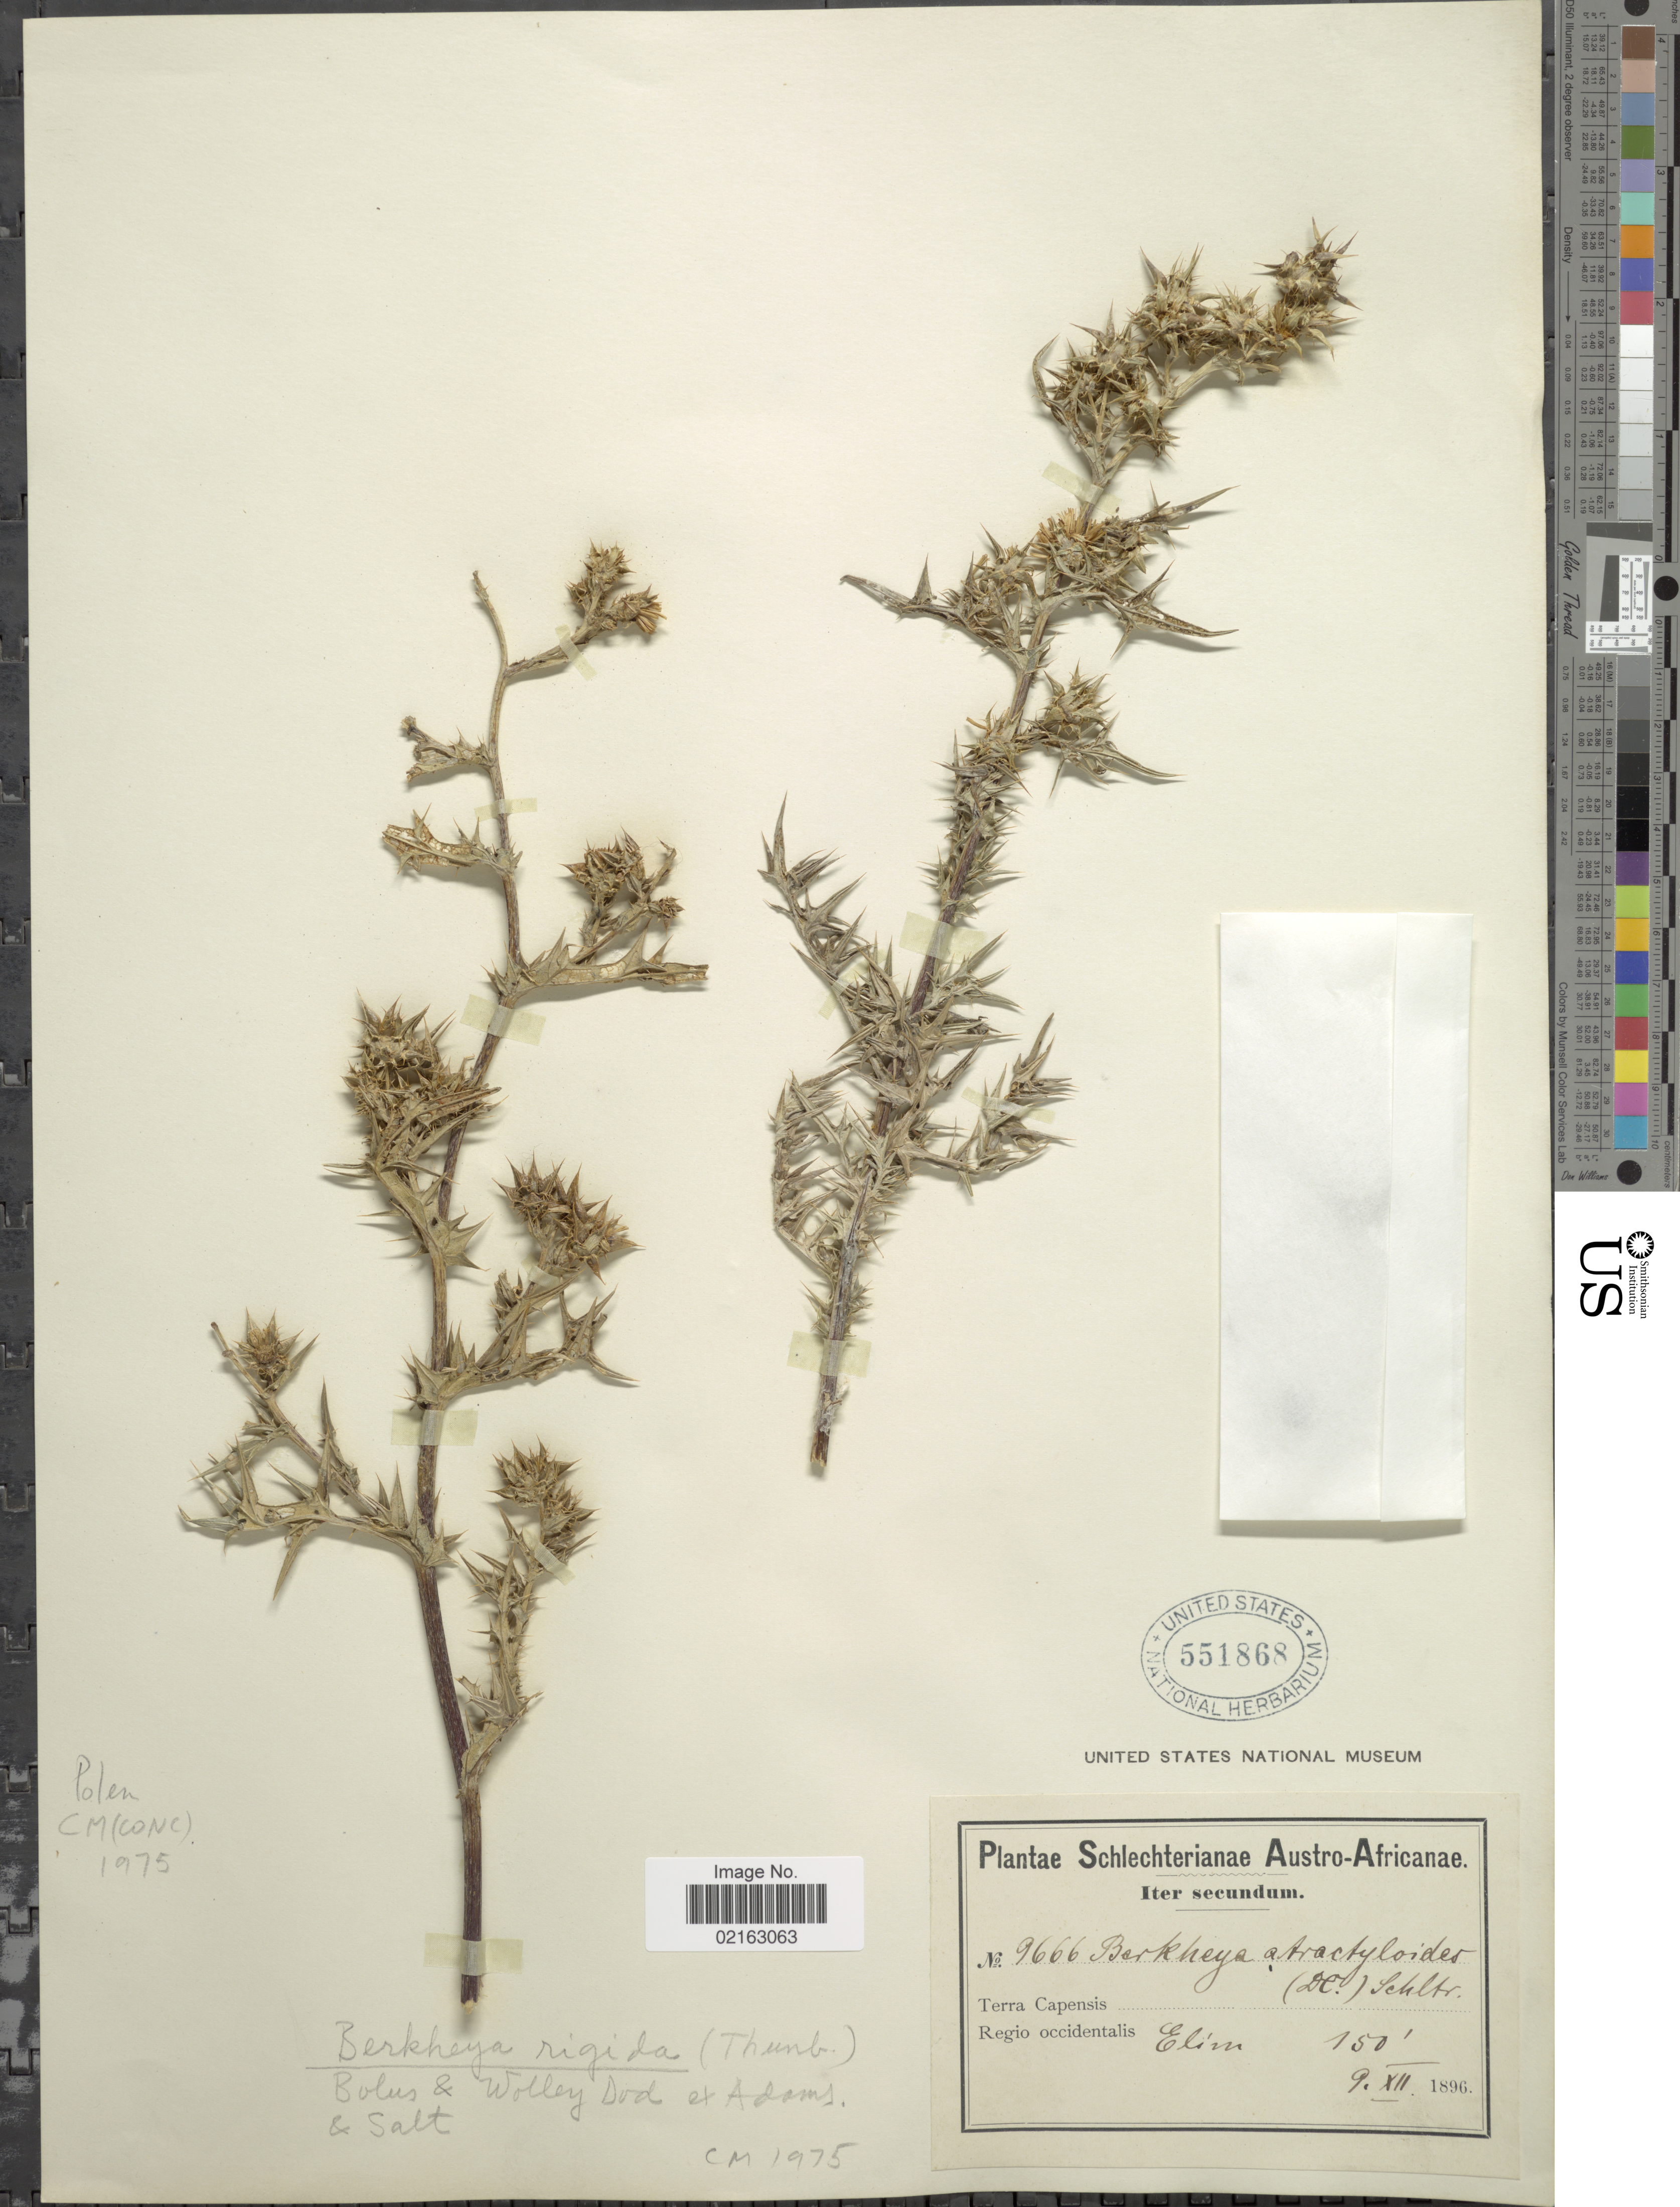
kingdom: Plantae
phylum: Tracheophyta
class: Magnoliopsida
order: Asterales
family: Asteraceae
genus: Berkheya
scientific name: Berkheya rigida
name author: (Thunb.) Bolus & Wolley-Dod ex Adamson & T.M. Salter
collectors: Schlechter, --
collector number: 9666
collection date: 1896-12-09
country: South Africa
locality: Terra Capensis. Regio occidentalis. Elim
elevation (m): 46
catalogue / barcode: US 551868